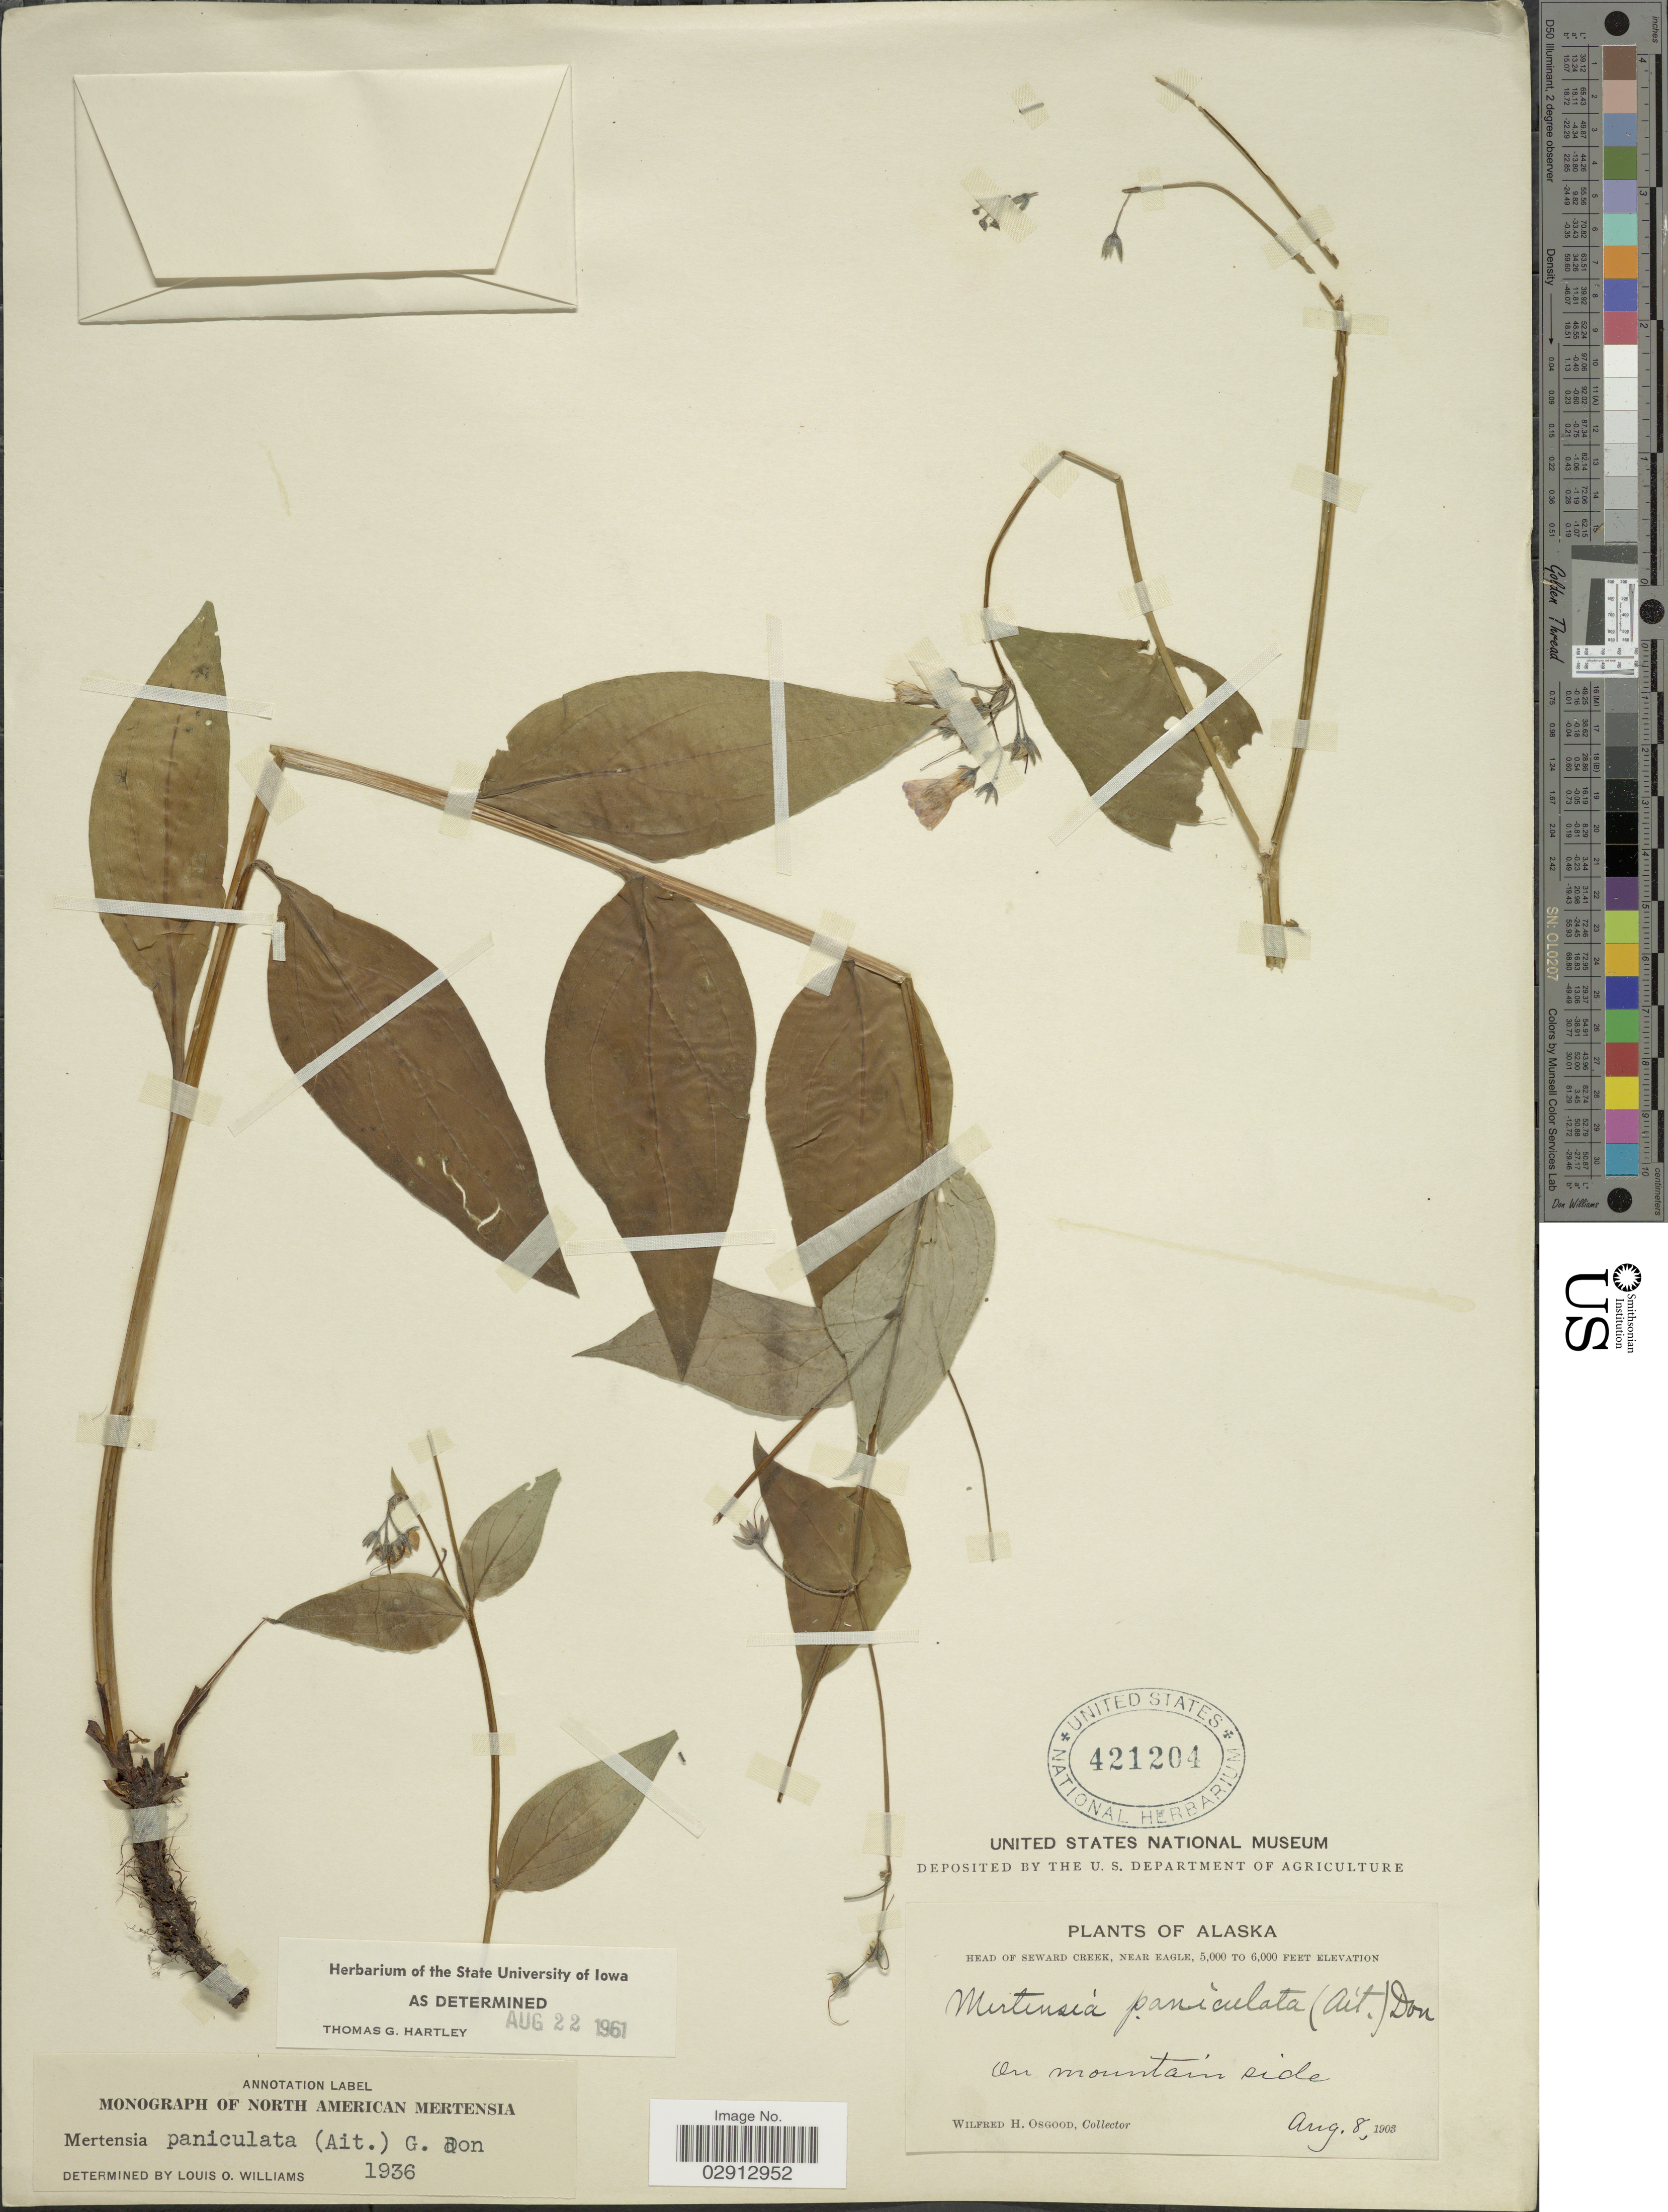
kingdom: Plantae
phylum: Tracheophyta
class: Magnoliopsida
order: Boraginales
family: Boraginaceae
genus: Mertensia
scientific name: Mertensia paniculata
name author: (Aiton) G. Don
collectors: W. Osgood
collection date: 1903-08-08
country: United States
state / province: Alaska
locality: Head of Seward Creek, near Eagle.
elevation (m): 1524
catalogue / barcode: US 421204